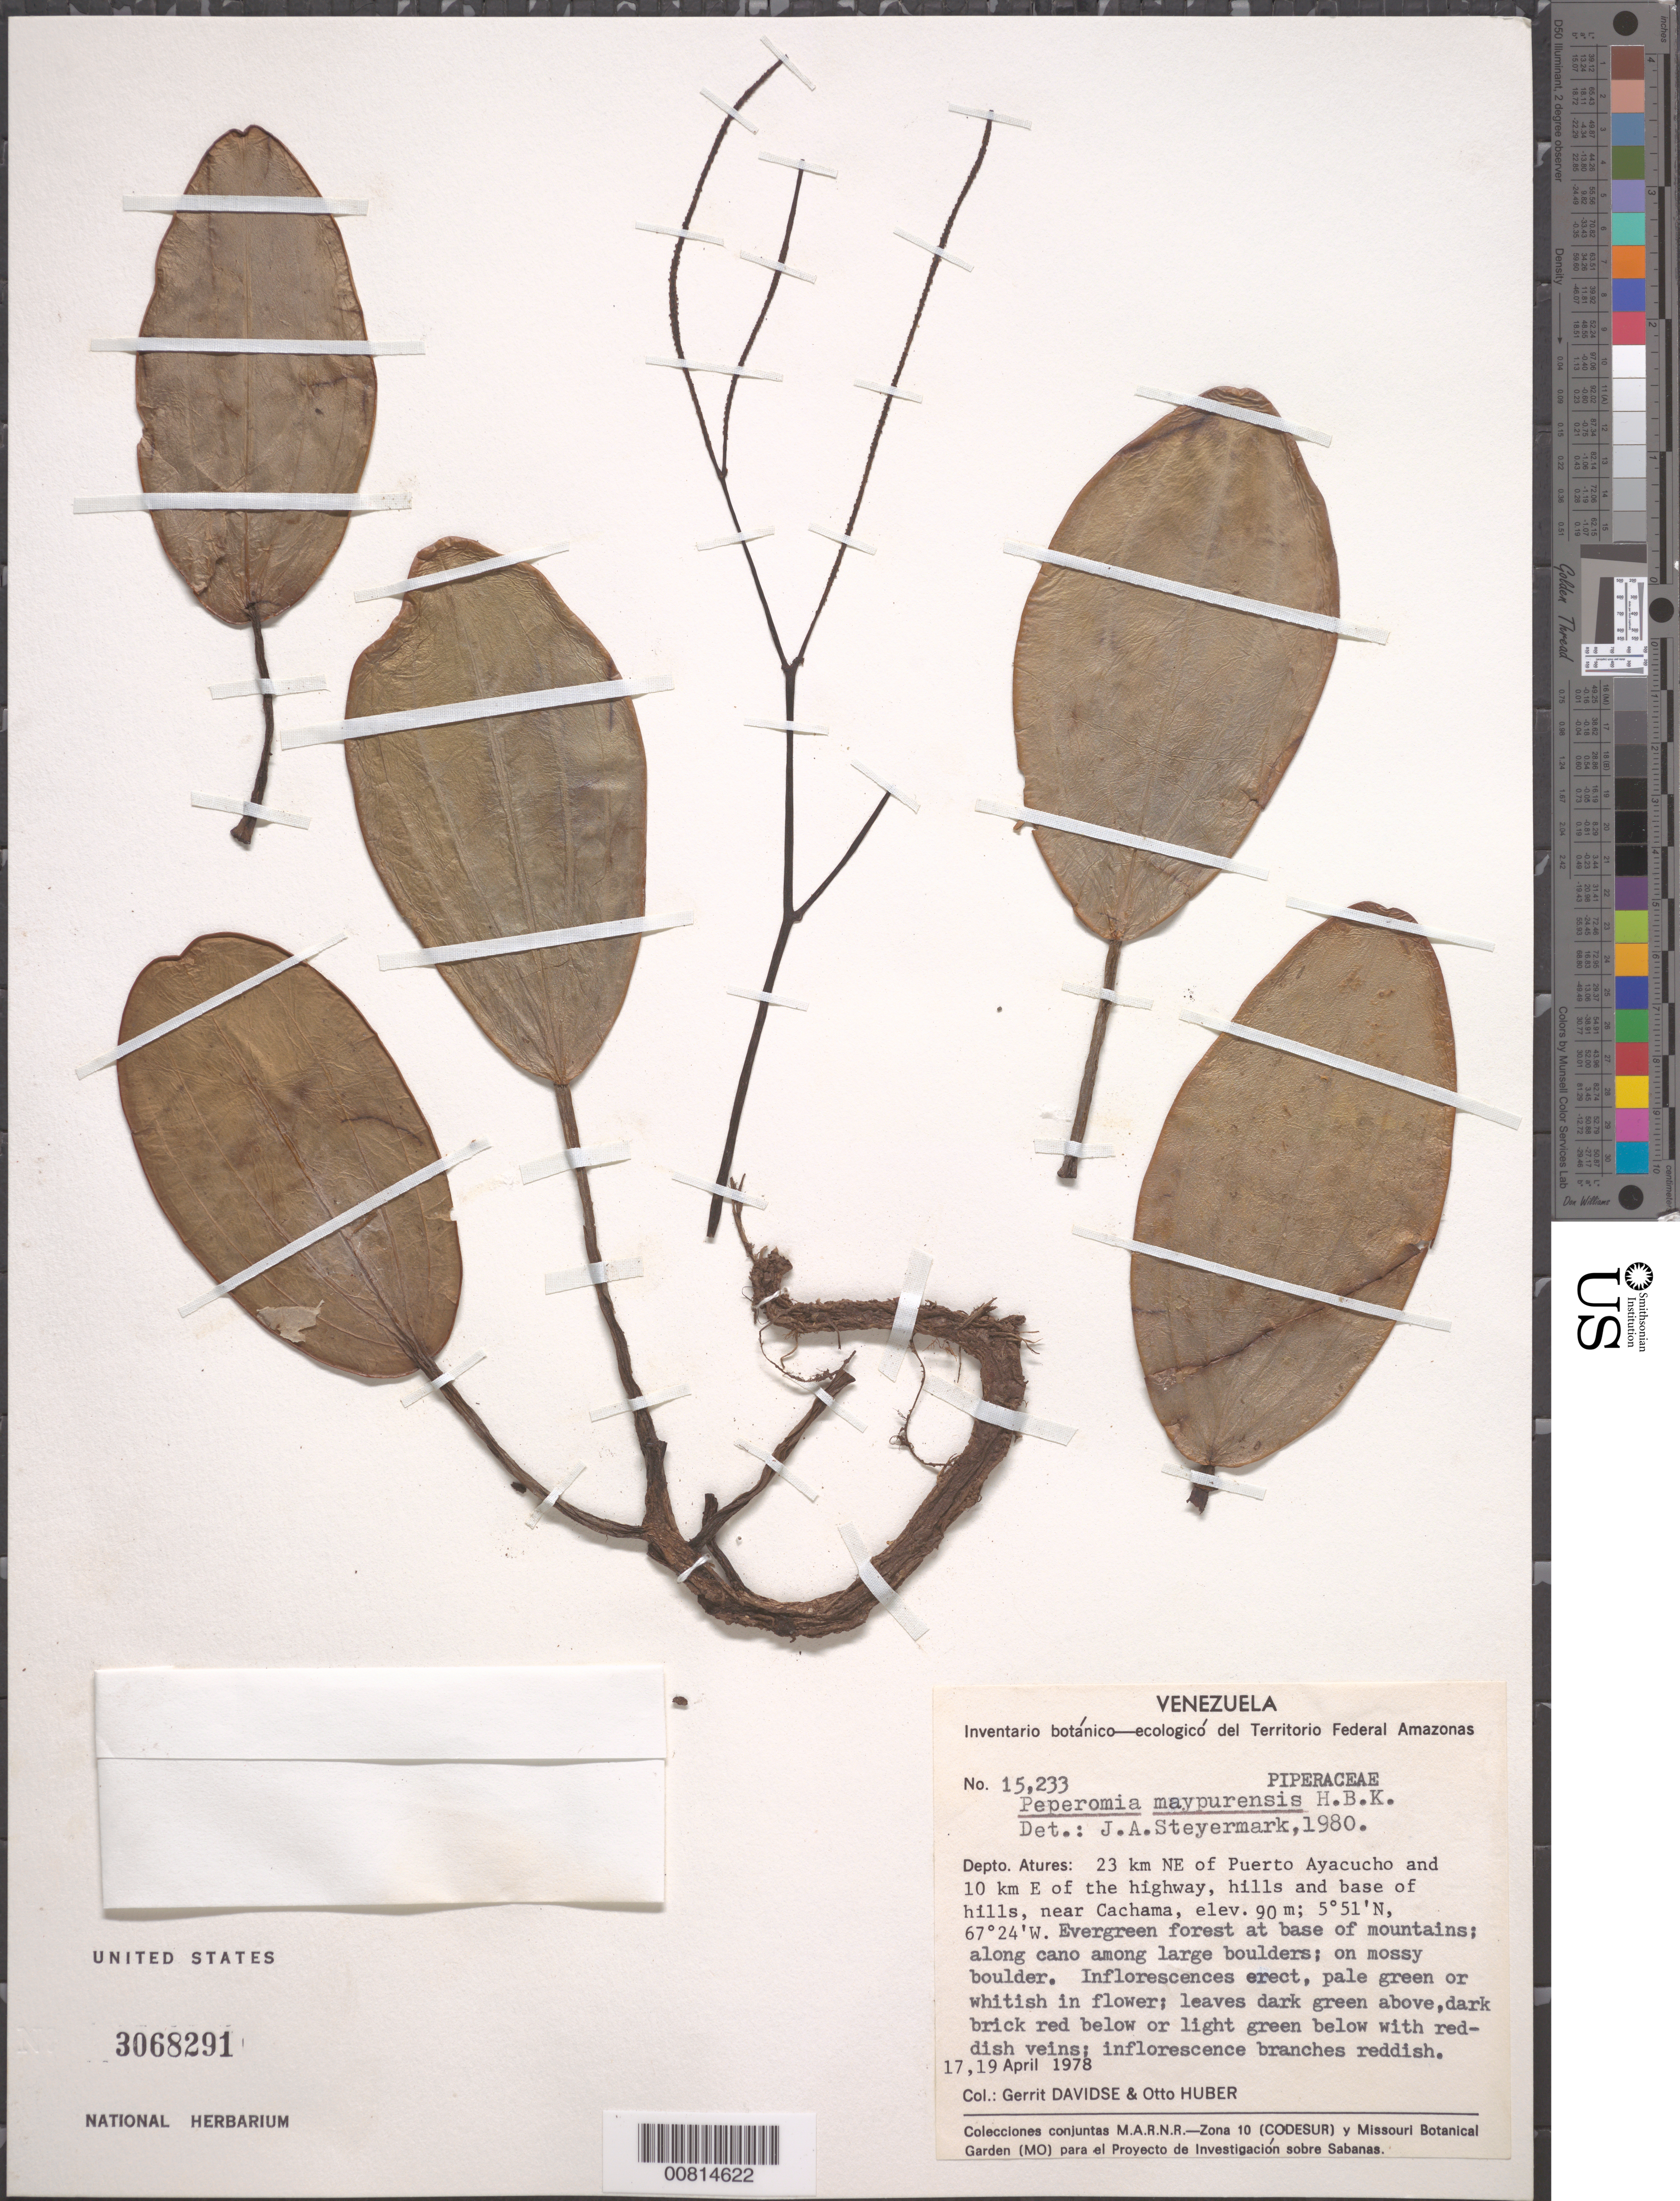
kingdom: Plantae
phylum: Tracheophyta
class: Magnoliopsida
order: Piperales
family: Piperaceae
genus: Peperomia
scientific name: Peperomia maypurensis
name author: Kunth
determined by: Steyermark, Julian A., (VEN)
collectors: G. Davidse & O. Huber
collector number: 15233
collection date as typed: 17-Apr-78 and 19-Apr-78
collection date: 1978-04-17,1978-04-19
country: Venezuela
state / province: Amazonas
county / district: Atures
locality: Puerto Ayacucho, 23 km NE of, 10 km E of highway to El Burro, near Cachama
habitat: Evergreen forest at base of mountains, along cano among large boulders; on mossy boulder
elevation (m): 90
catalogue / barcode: US 3068291